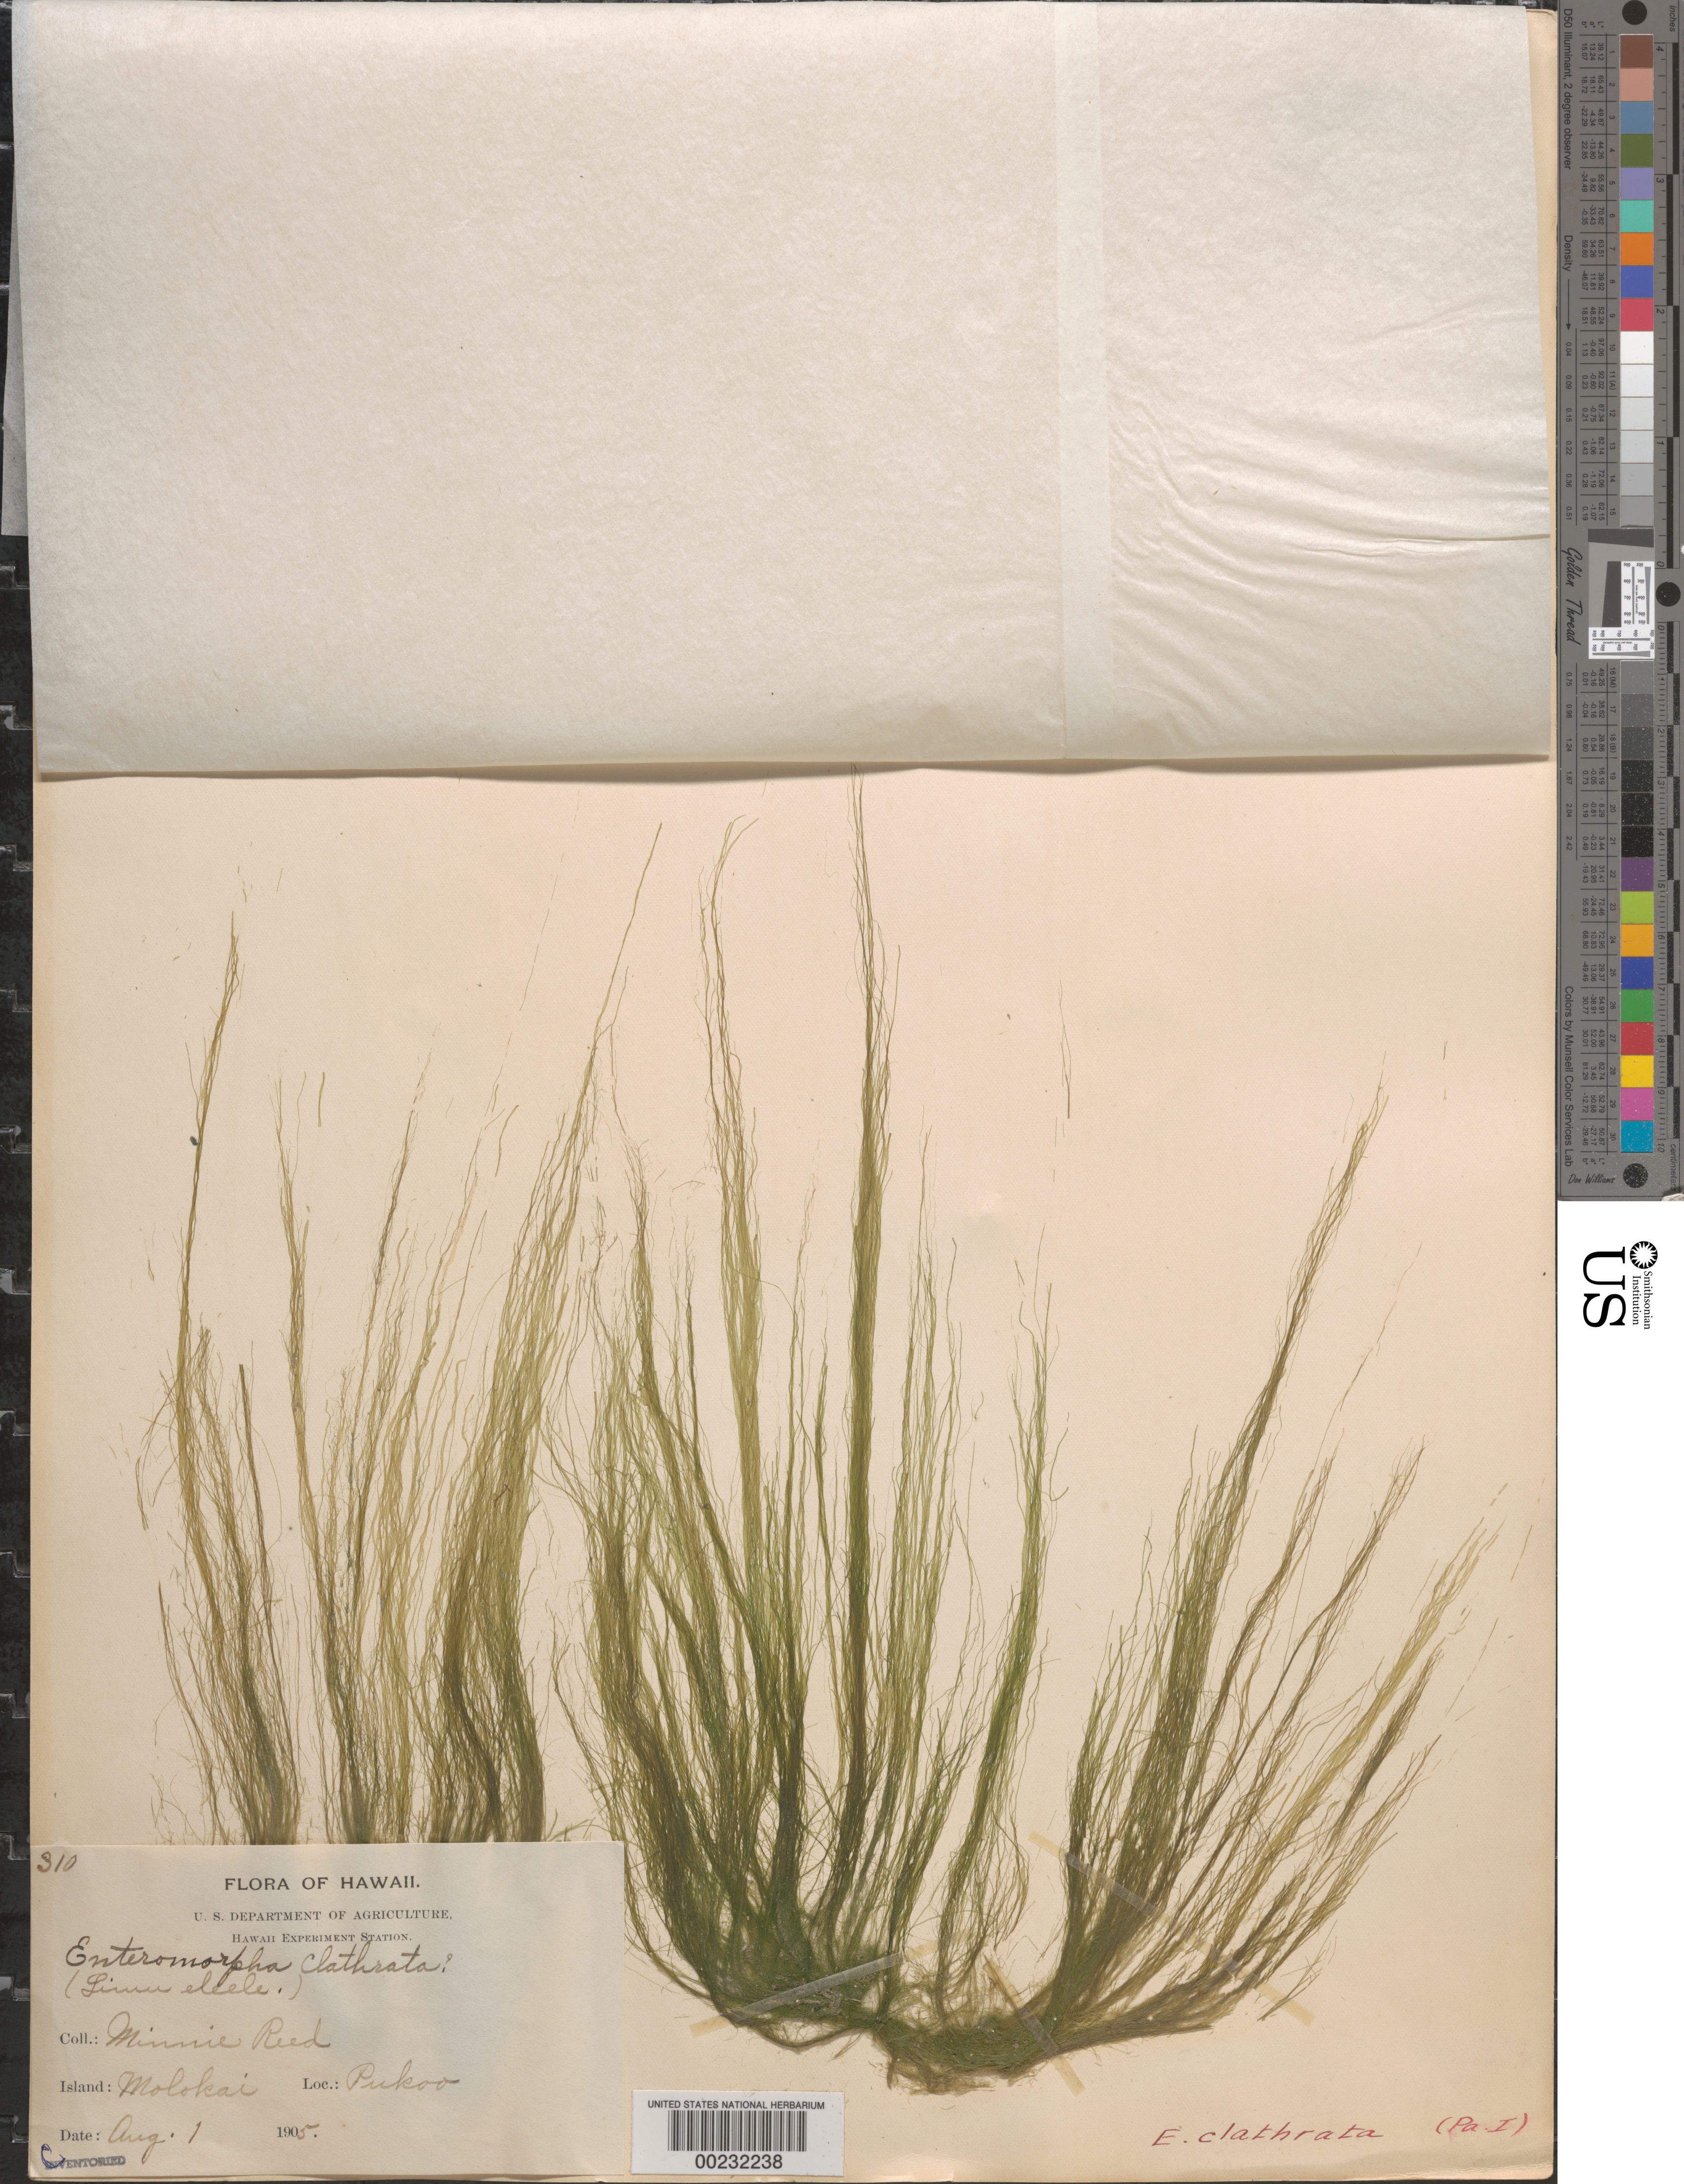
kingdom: Plantae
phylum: Chlorophyta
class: Ulvophyceae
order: Bryopsidales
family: Caulerpaceae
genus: Caulerpa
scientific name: Caulerpa chemnitzia var. vanbossae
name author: (Setch. & N.L. Gardner) Fern.-Garcia & Riosm.-Rod.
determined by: Algae name updating Project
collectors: M. Reed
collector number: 310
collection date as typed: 01 Aug 1905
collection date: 1905-08-01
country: United States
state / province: Hawaii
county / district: Maui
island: Moloka'i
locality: Pukoo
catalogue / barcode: US 53070